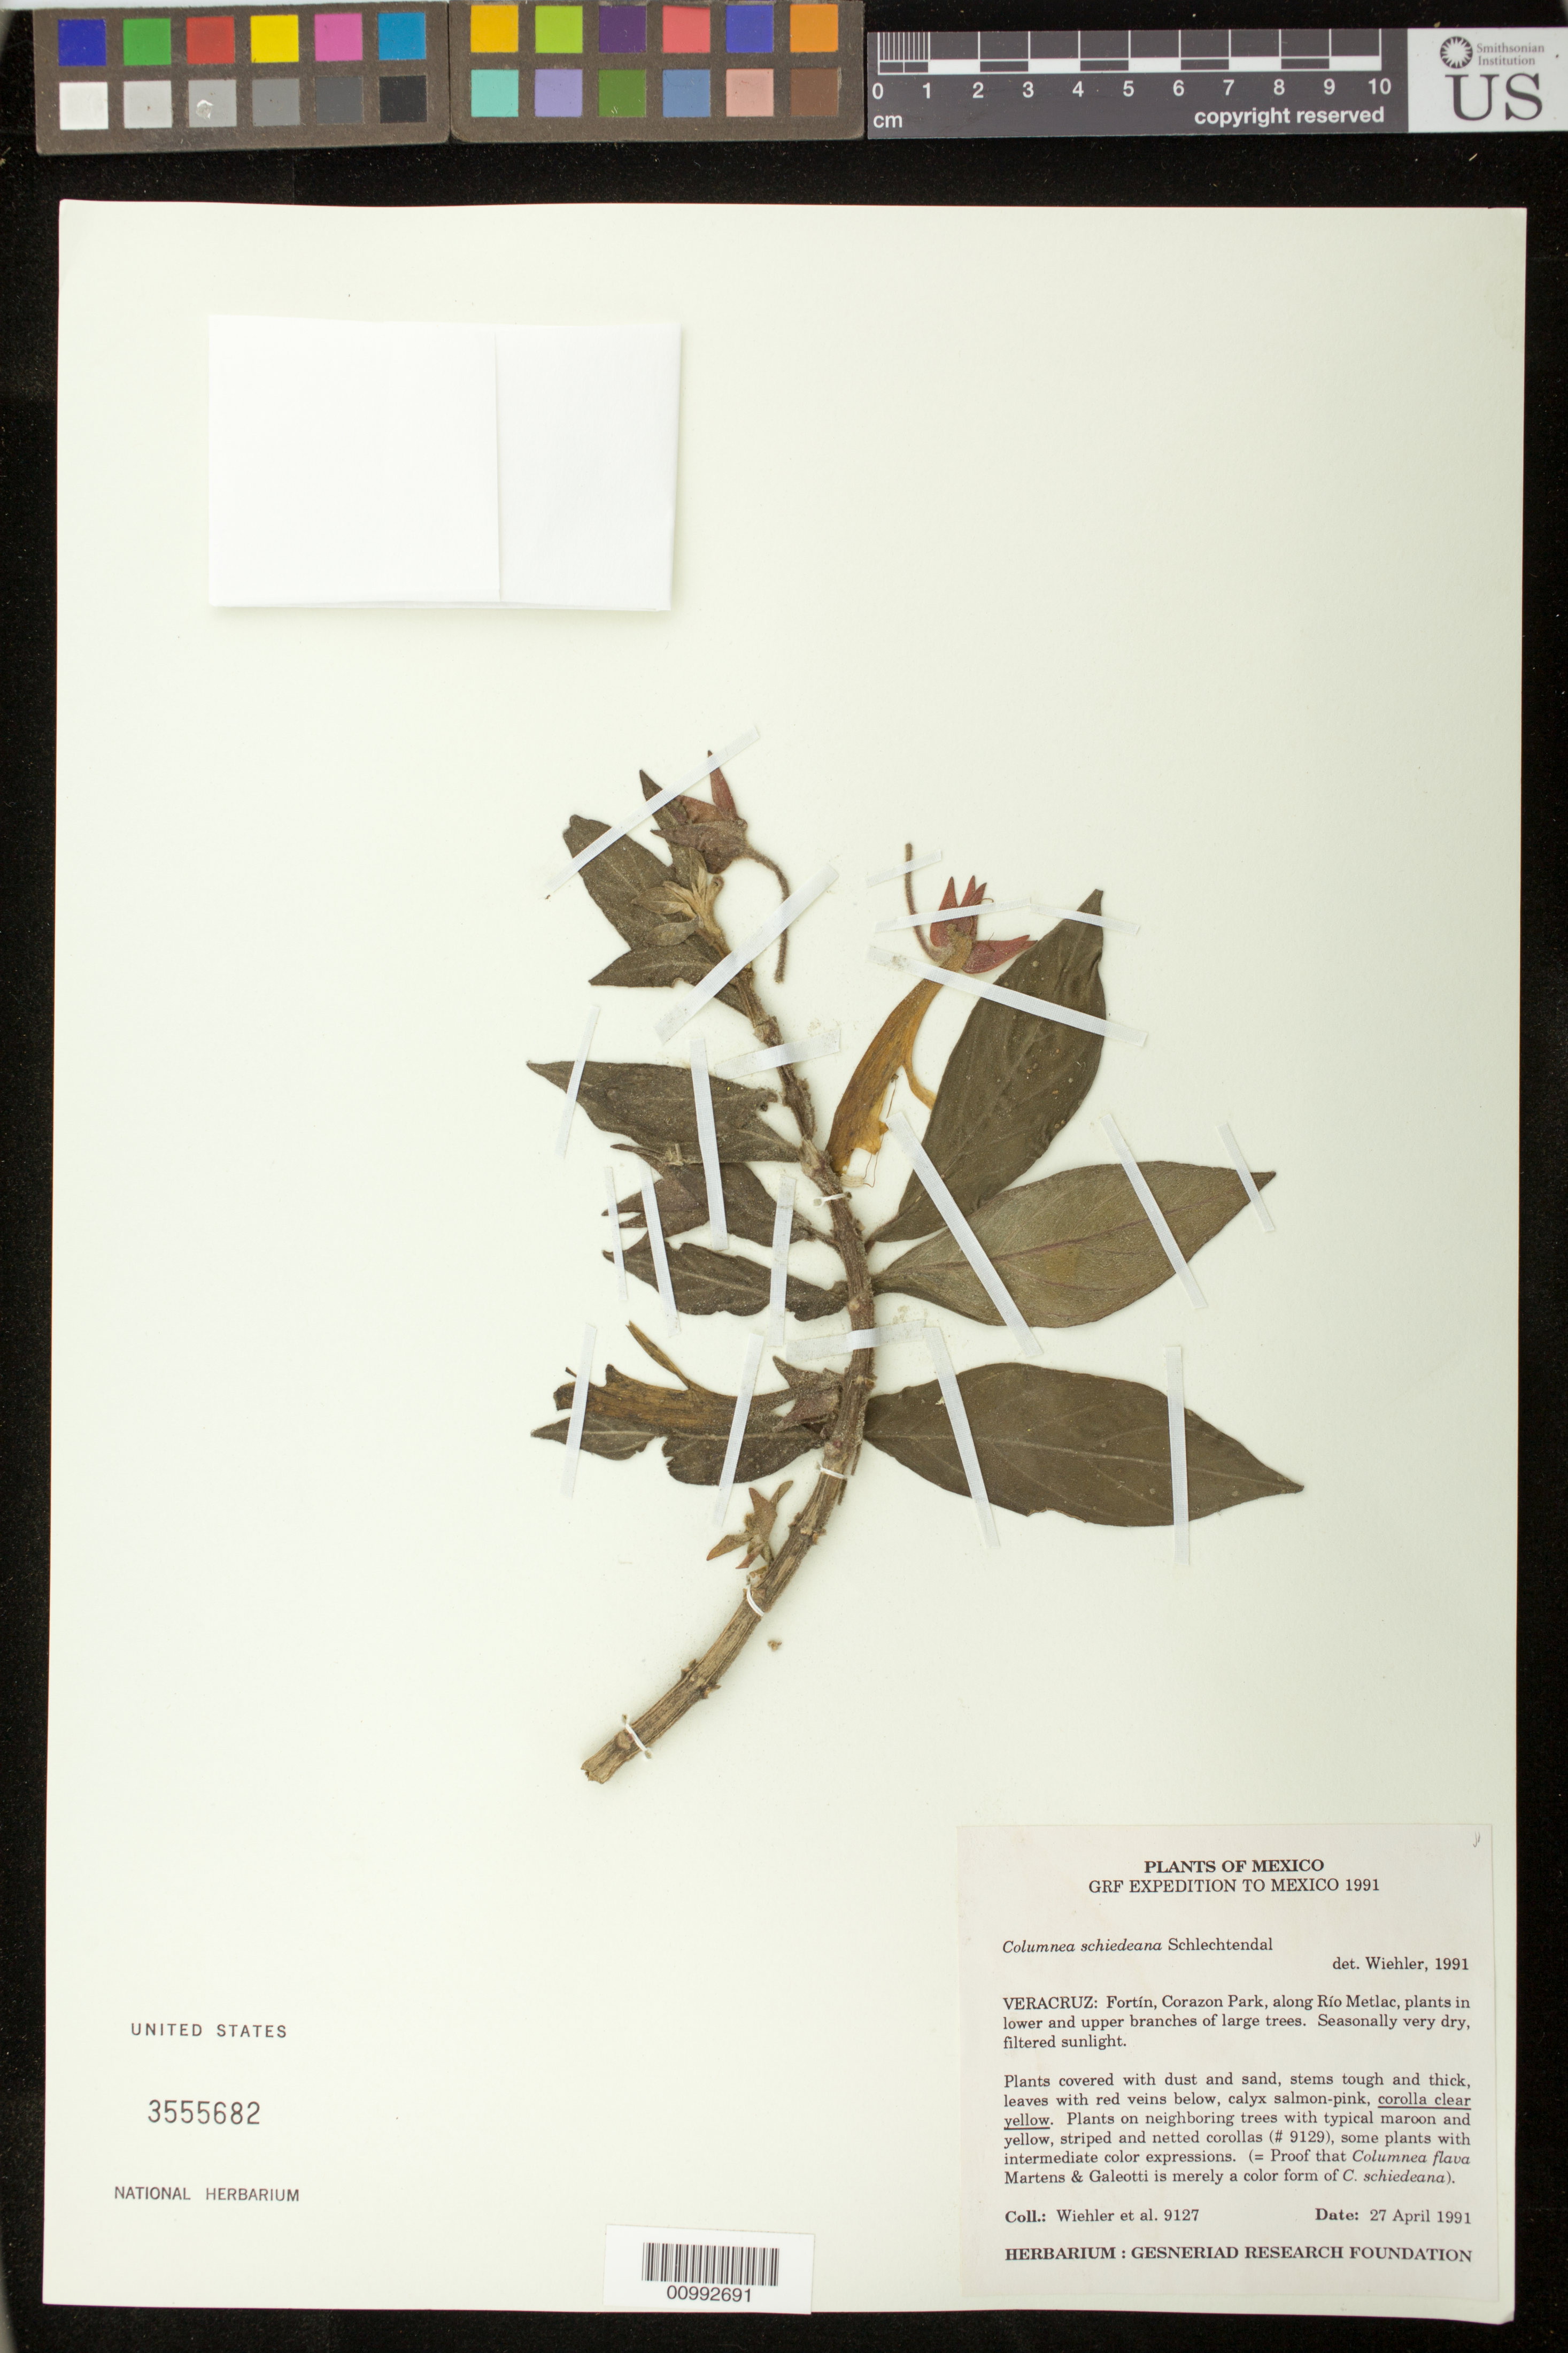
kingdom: Plantae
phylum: Tracheophyta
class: Magnoliopsida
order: Lamiales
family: Gesneriaceae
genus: Columnea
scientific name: Columnea flava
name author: M. Martens & Galeotti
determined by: Skog, Laurence E.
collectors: H. J. Wiehler & et al.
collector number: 9127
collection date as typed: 27 Apr 1991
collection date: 1991-04-27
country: Mexico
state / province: Veracruz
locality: Veracruz; Fortín, Corazon Park, along Río Metlac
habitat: Seasonally very dry, filtered sunlight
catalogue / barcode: US 3555682